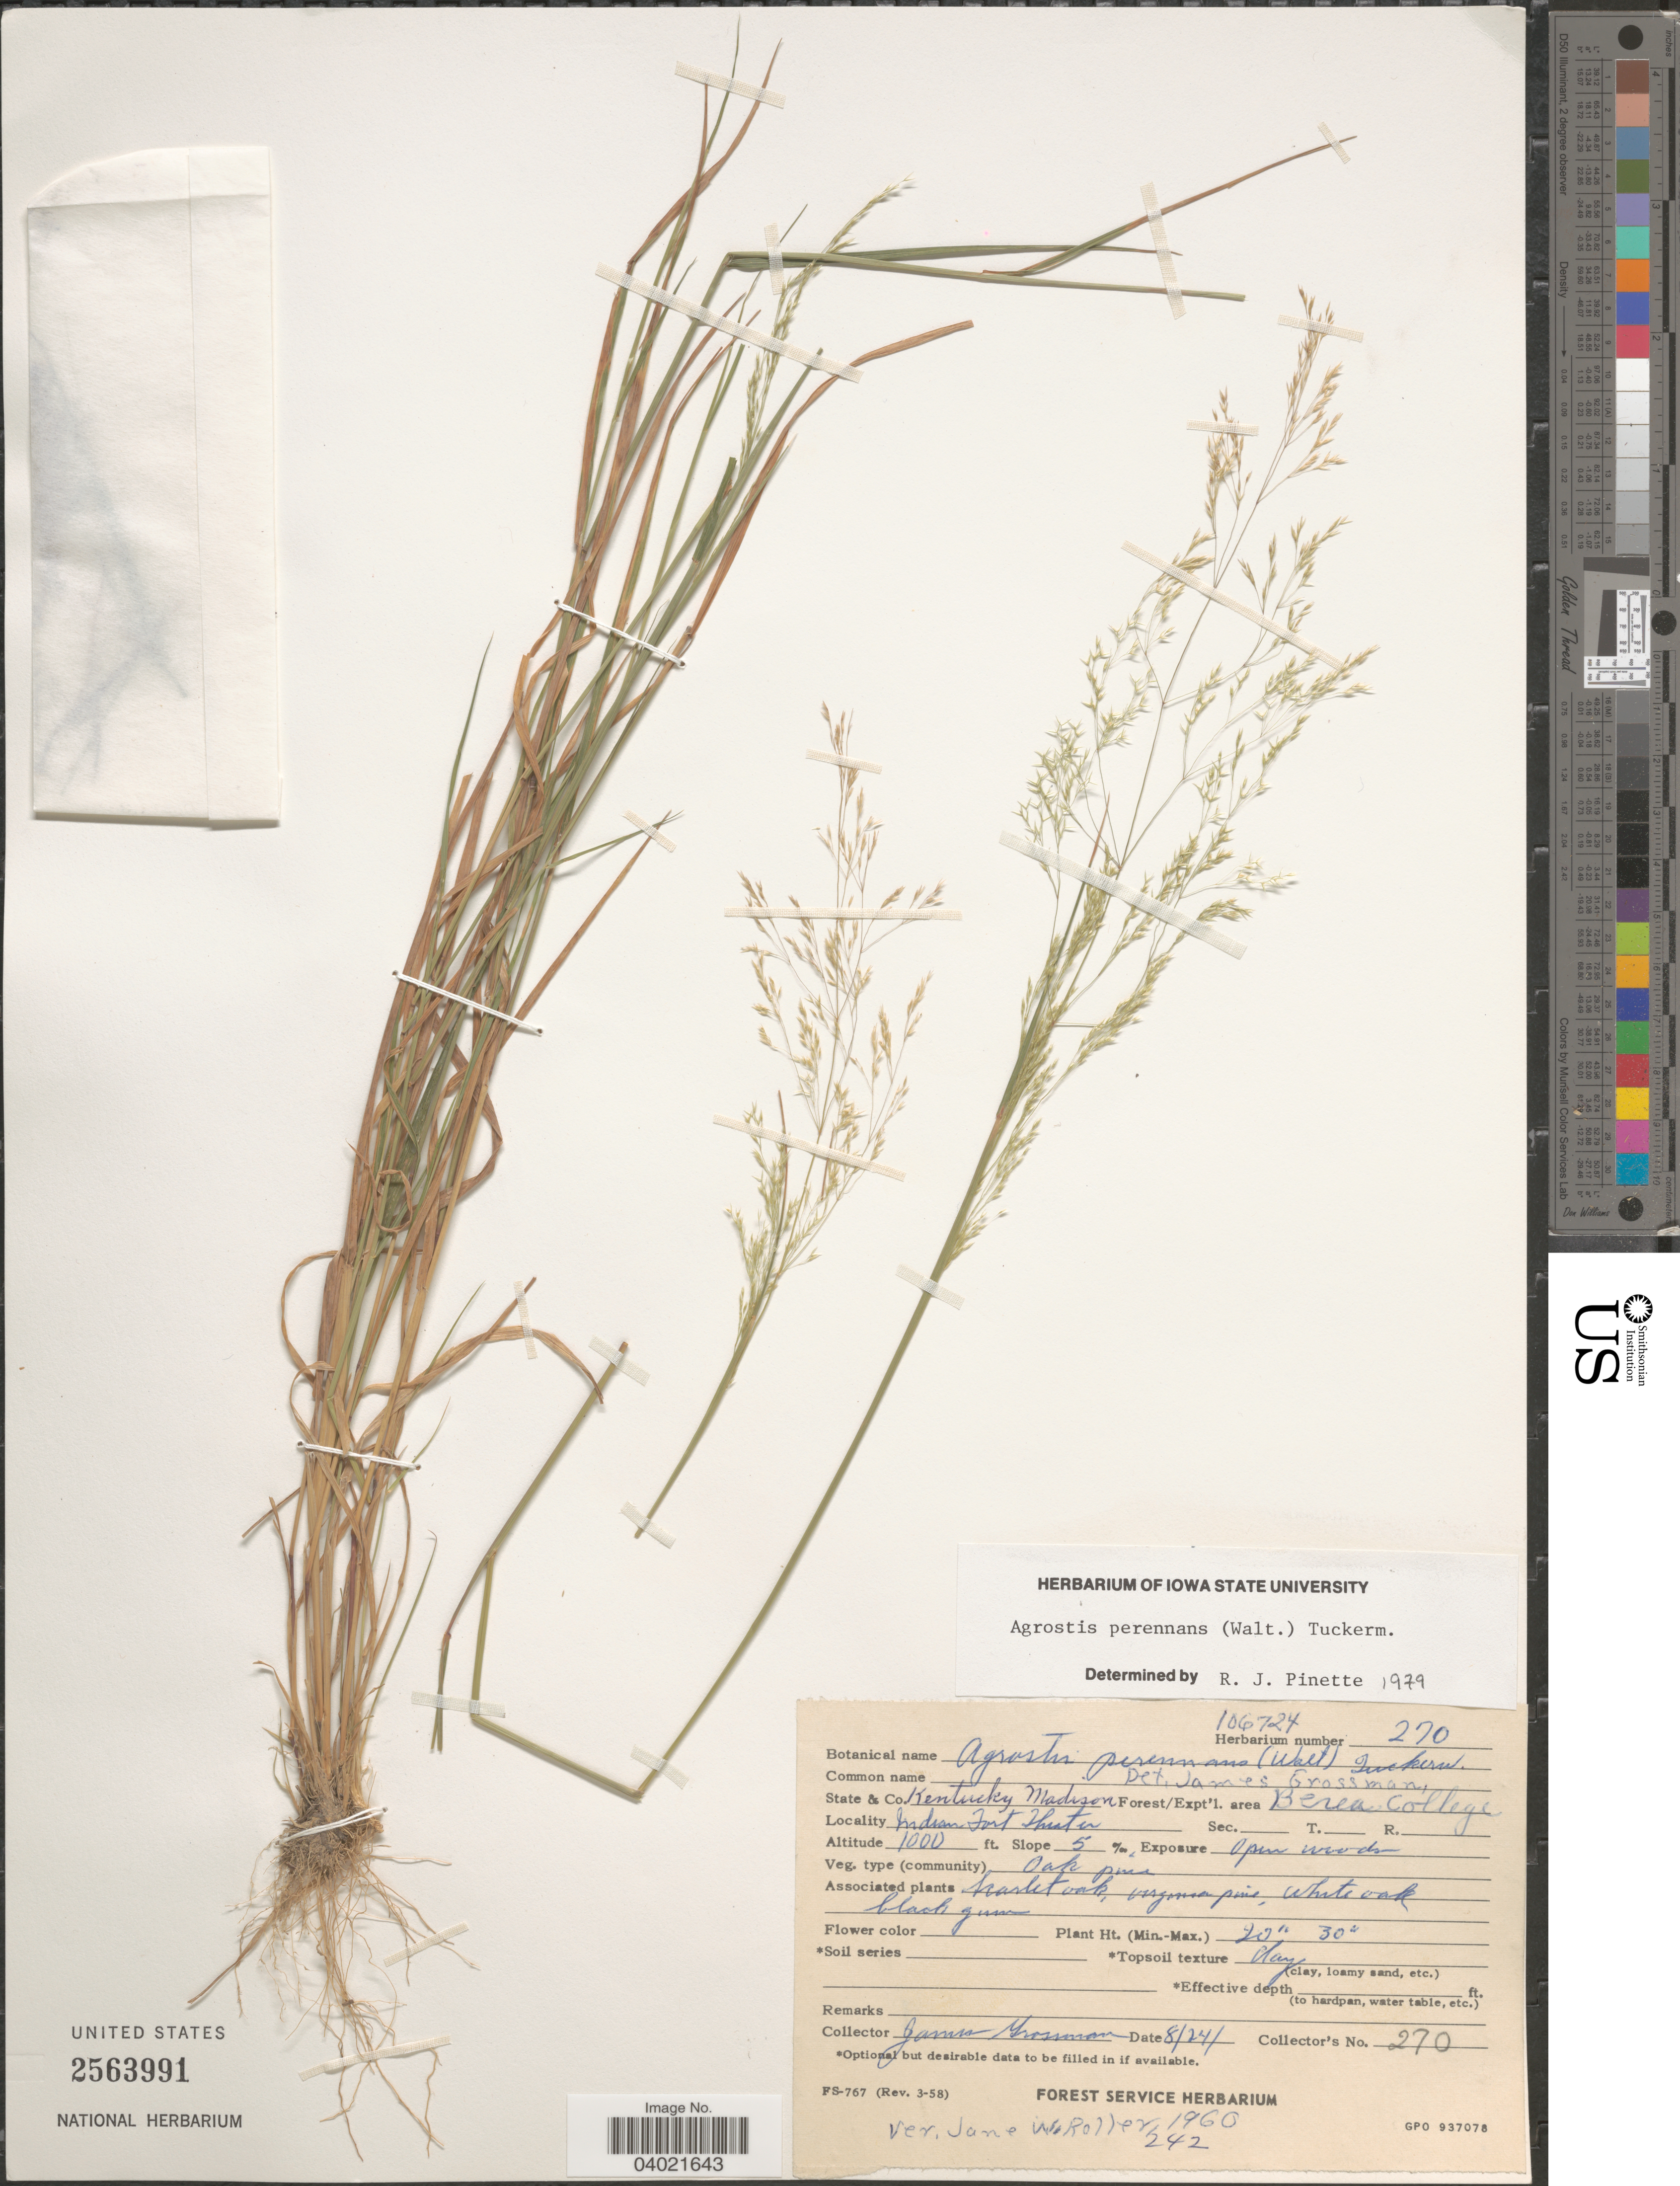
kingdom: Plantae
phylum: Tracheophyta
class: Liliopsida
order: Poales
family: Poaceae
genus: Agrostis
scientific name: Agrostis perennans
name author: (Walter) Tuck.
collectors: J. Grossman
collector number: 270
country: United States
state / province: Kentucky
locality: State & Co. Kentucky Madison. Forest/Expt'l. area Berea College. Indian Fort Theater.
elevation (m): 305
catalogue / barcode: US 2563991